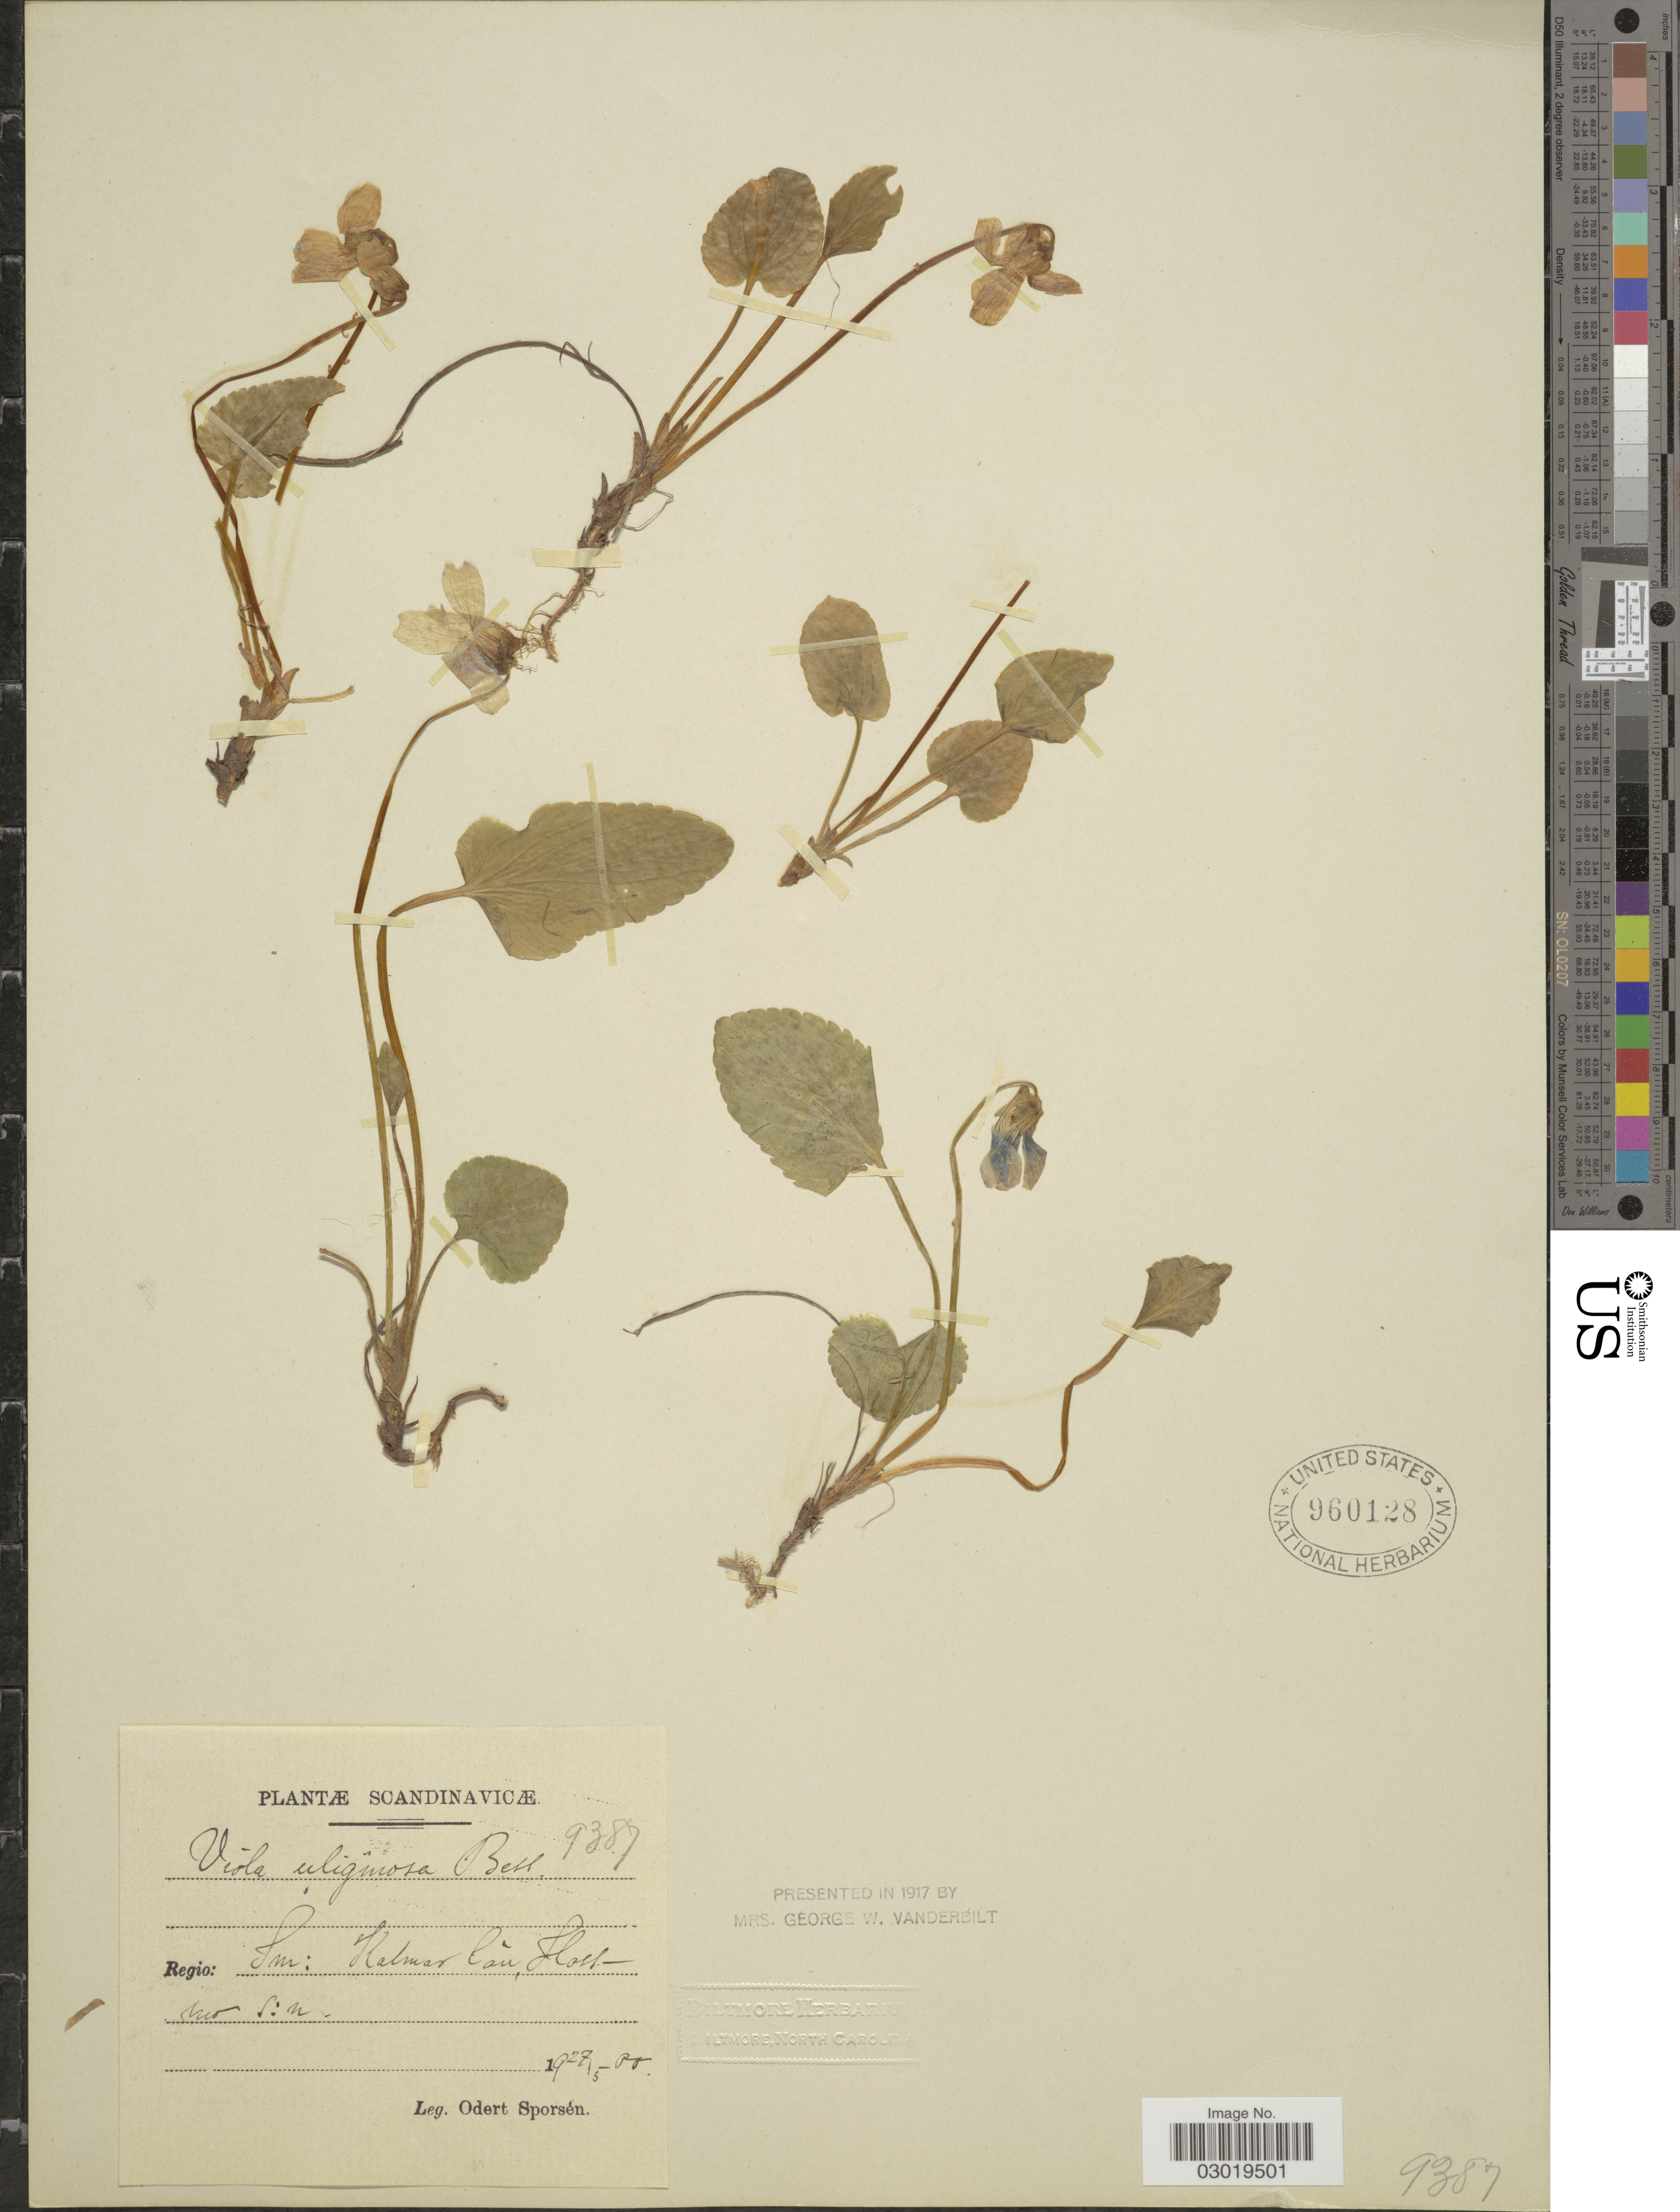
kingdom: Plantae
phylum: Tracheophyta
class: Magnoliopsida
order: Malpighiales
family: Violaceae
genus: Viola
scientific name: Viola uliginosa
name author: Besser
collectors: O. Sporsén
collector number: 9387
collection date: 1927-05-10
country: Sweden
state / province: Kalmar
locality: Scandinavicæ. Regio: Sm: Kalmar lán, Hossmo s:n.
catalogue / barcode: US 960128